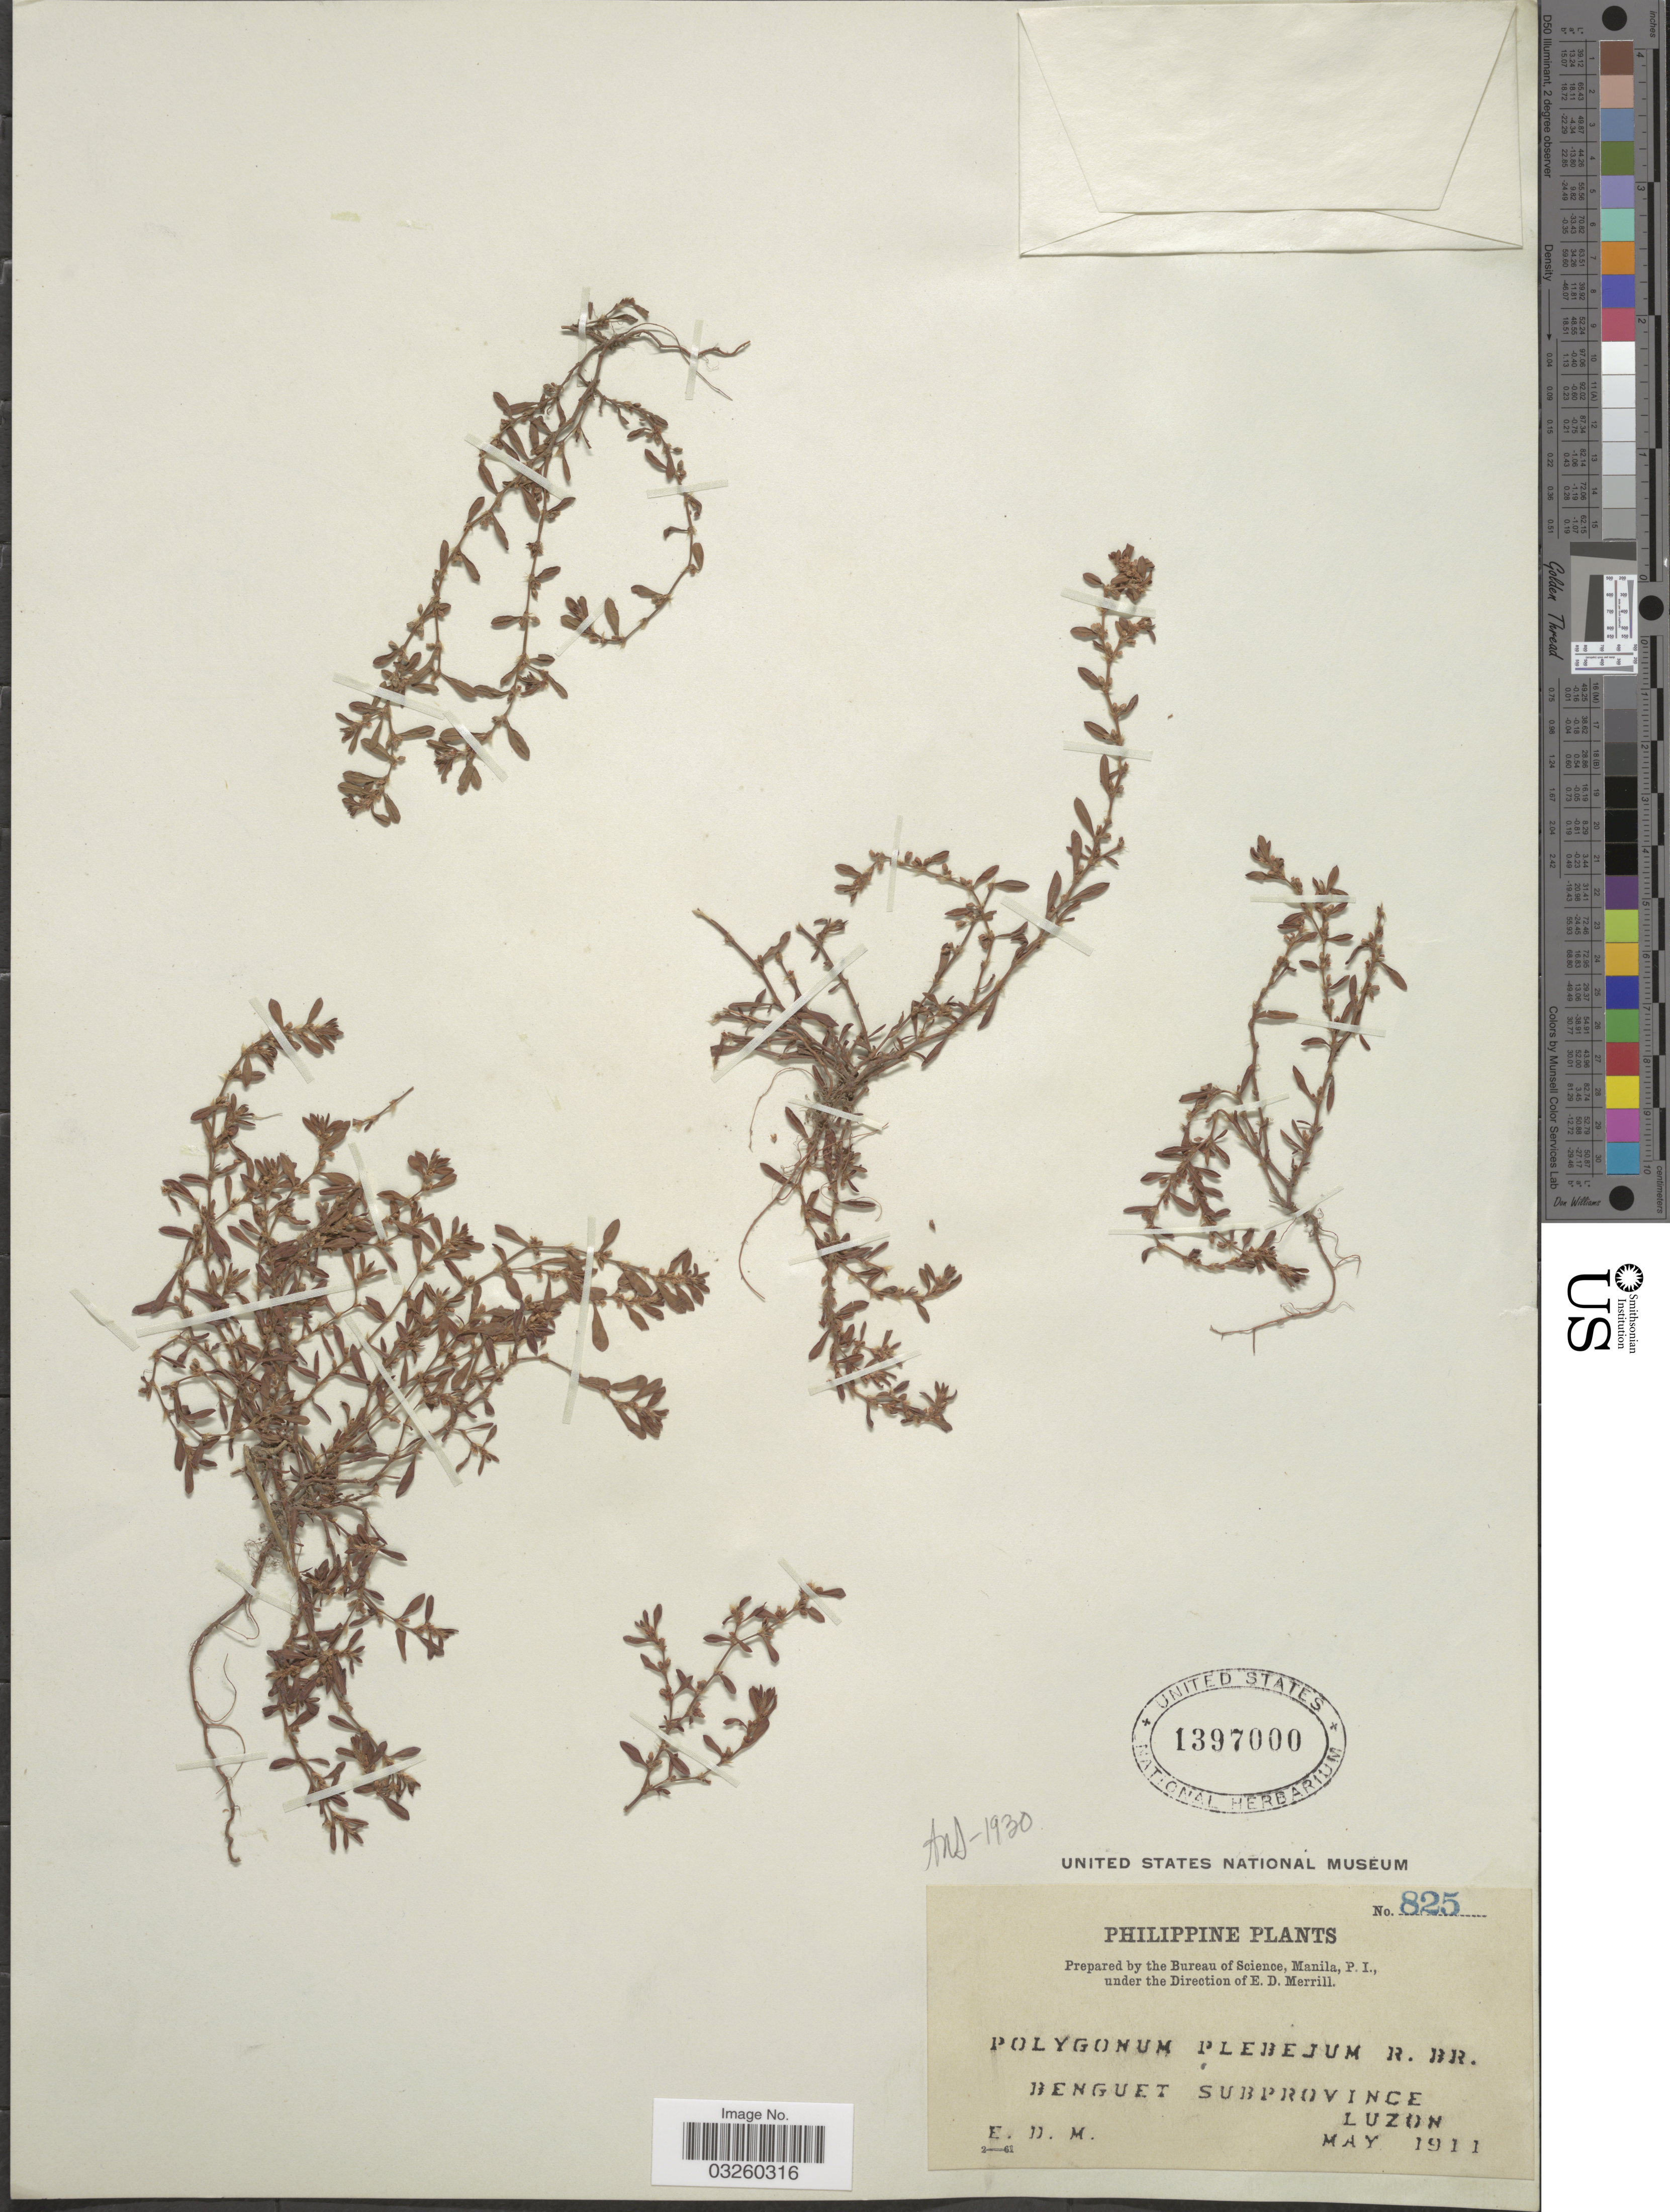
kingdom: Plantae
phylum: Tracheophyta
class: Magnoliopsida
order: Caryophyllales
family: Polygonaceae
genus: Polygonum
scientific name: Polygonum plebeium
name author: R. Br.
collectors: E. D. Merrill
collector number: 825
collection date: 1911-05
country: Philippines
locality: Benguet Subprovince, Luzon.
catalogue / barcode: US 1397000